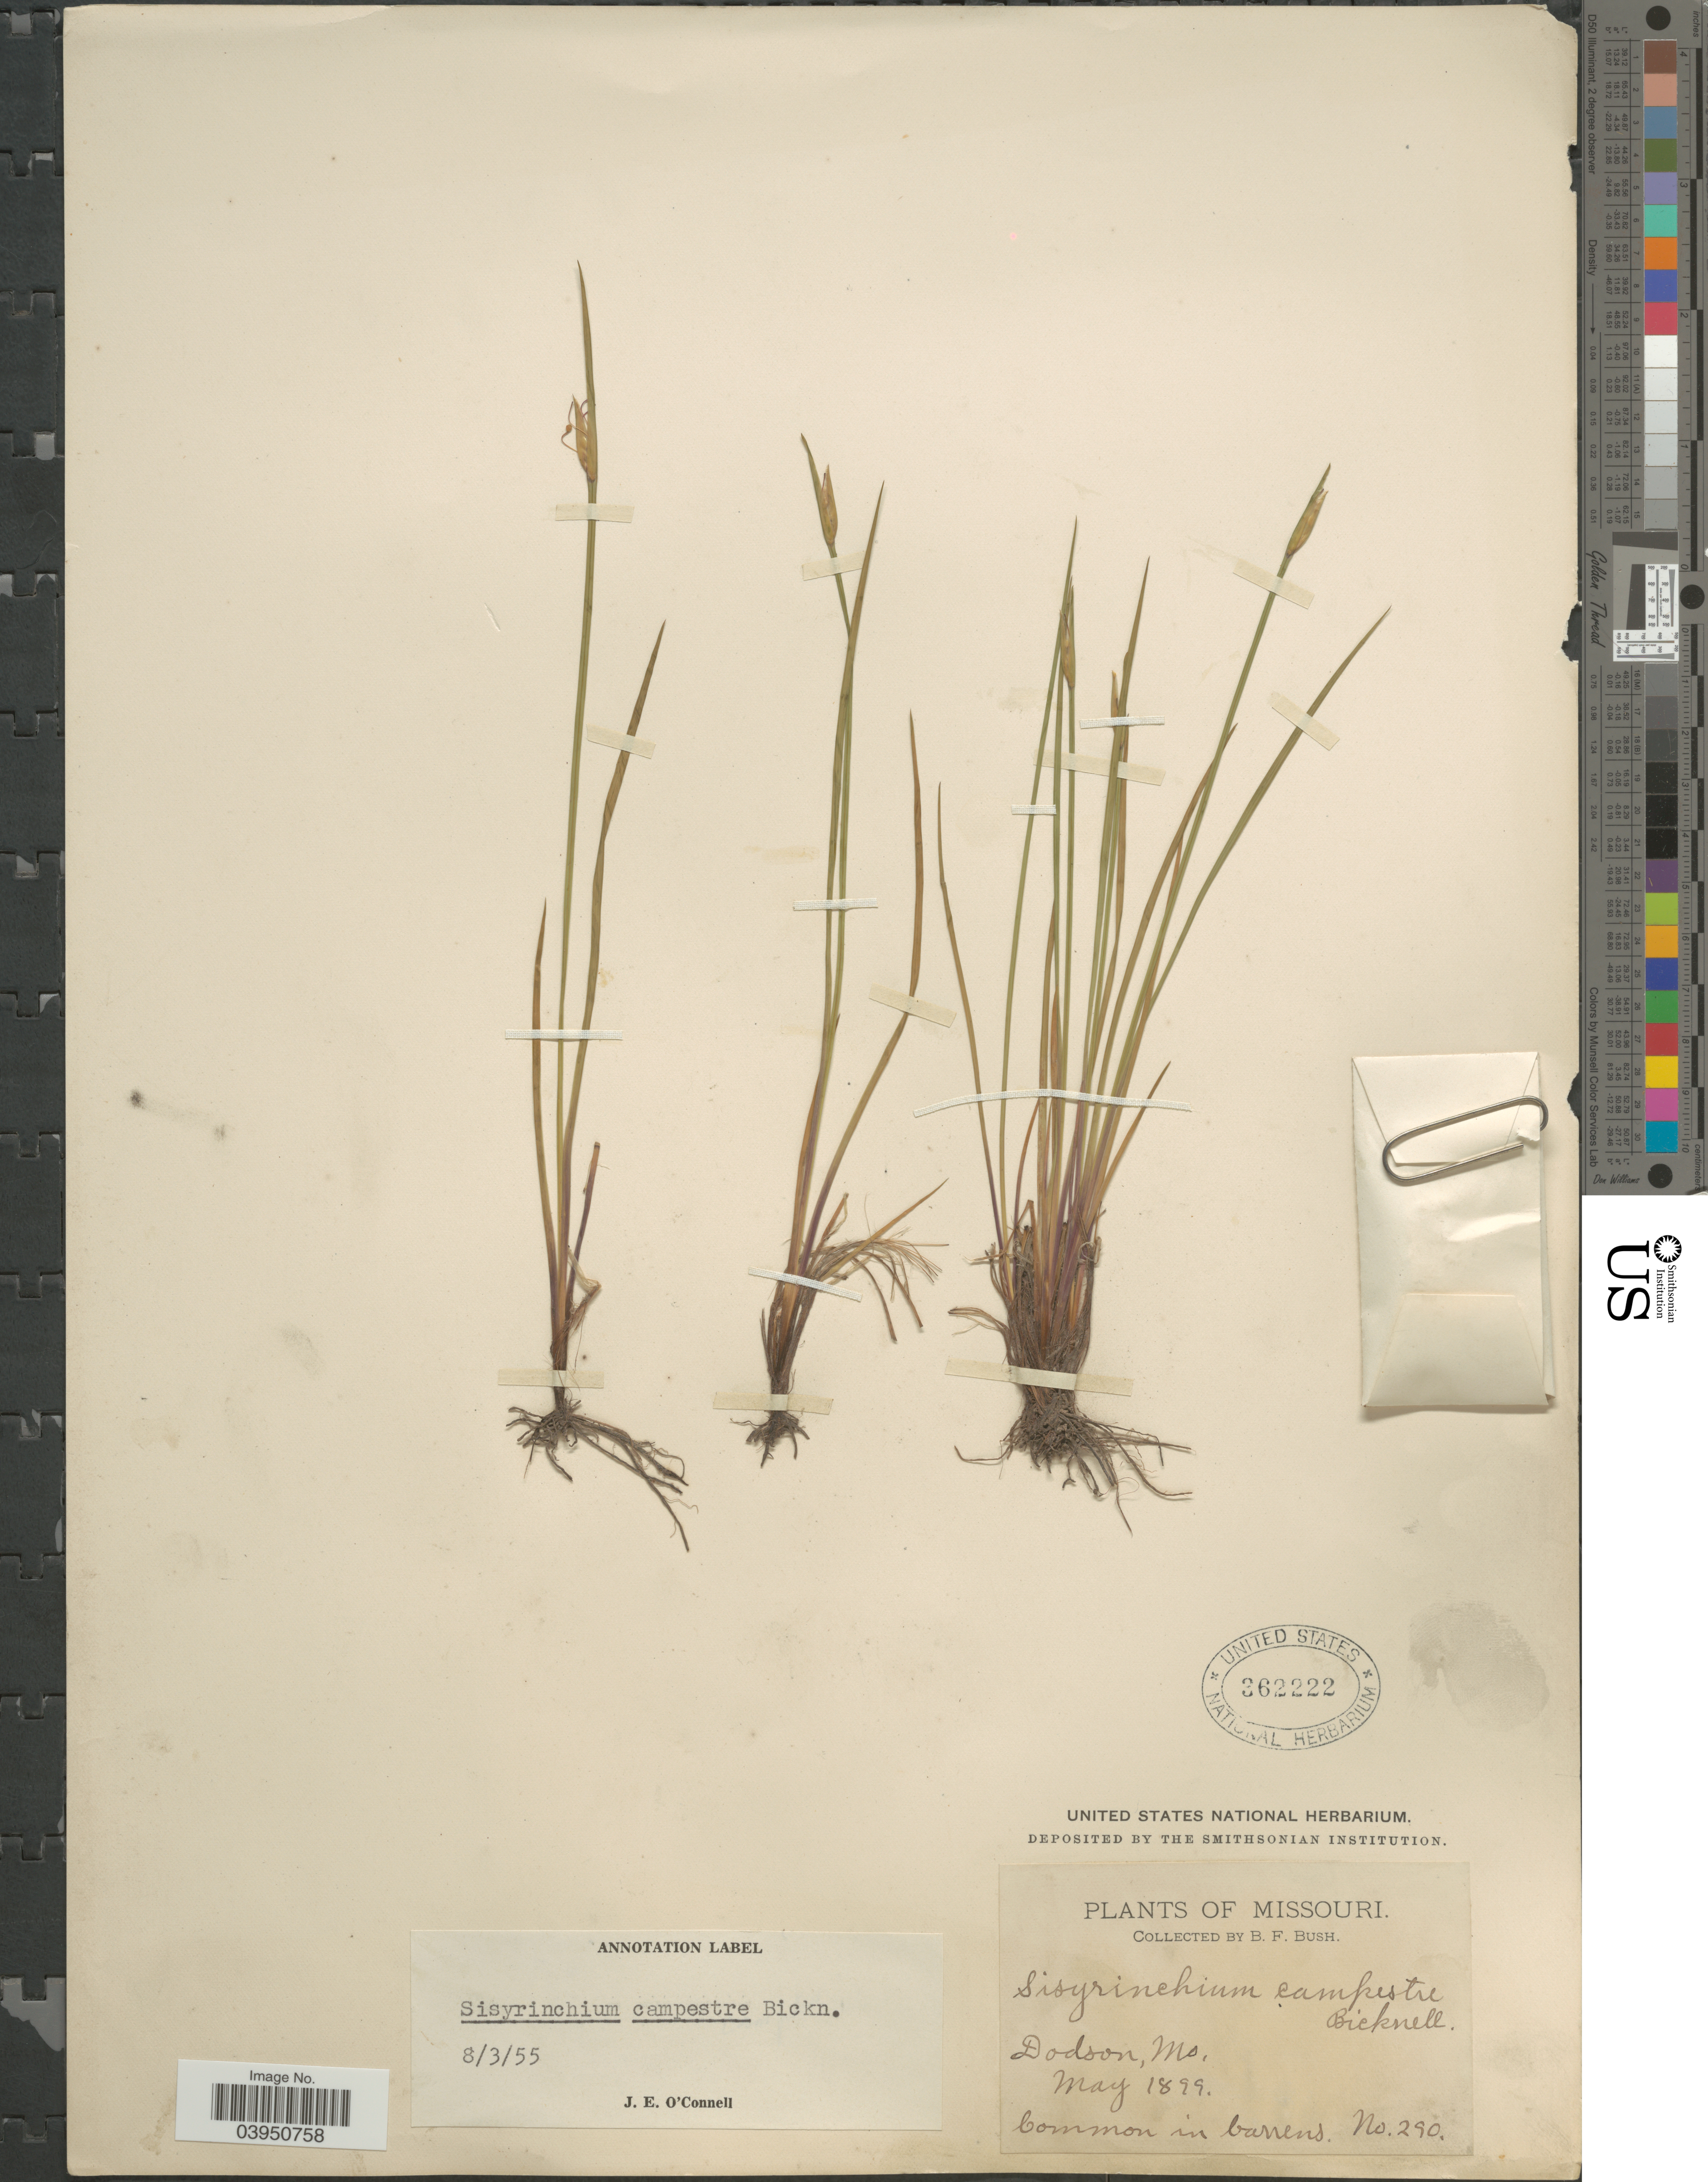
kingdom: Plantae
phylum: Tracheophyta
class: Liliopsida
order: Asparagales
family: Iridaceae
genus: Sisyrinchium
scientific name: Sisyrinchium campestre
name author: E.P. Bicknell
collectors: B. F. Bush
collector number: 290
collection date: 1899-05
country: United States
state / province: Missouri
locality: Dodson.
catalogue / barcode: US 362222